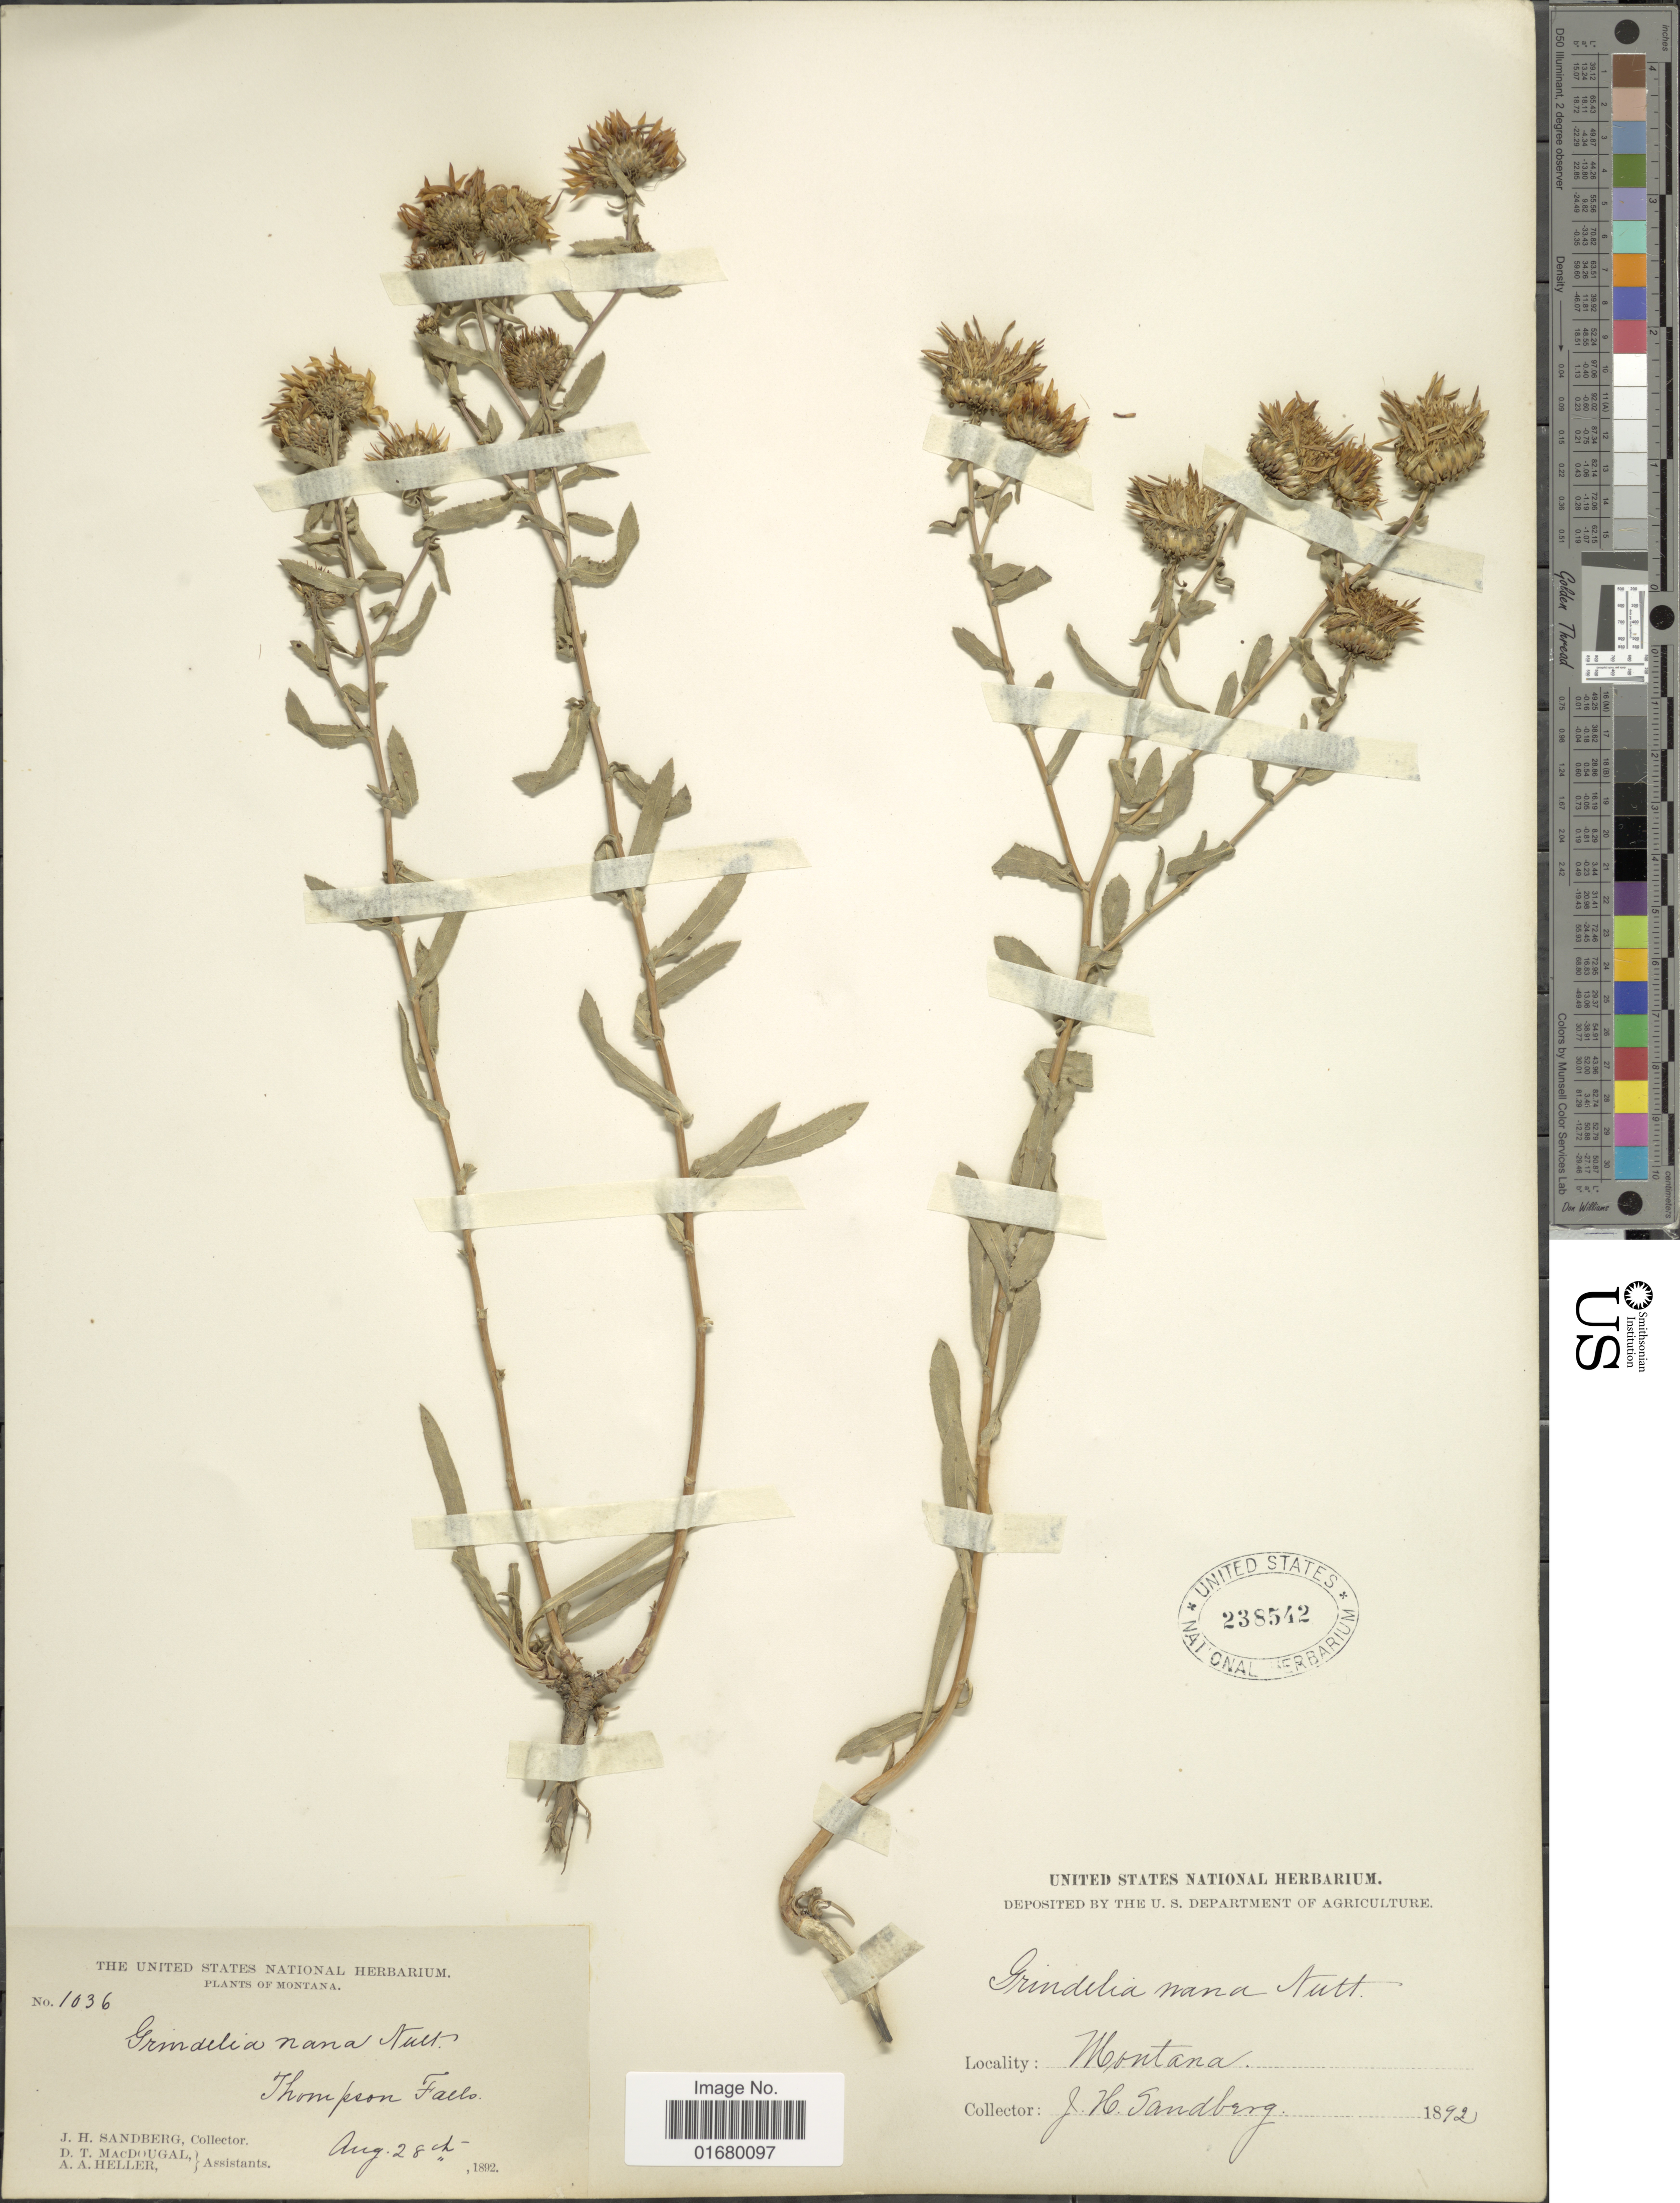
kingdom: Plantae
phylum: Tracheophyta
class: Magnoliopsida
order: Asterales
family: Asteraceae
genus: Grindelia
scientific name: Grindelia perennis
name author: A. Nelson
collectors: J. H. Sandberg, D. T. MacDougal & A. A. Heller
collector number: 1036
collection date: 1892-08-28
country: United States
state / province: Montana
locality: Thompson Falls.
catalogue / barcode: US 238542